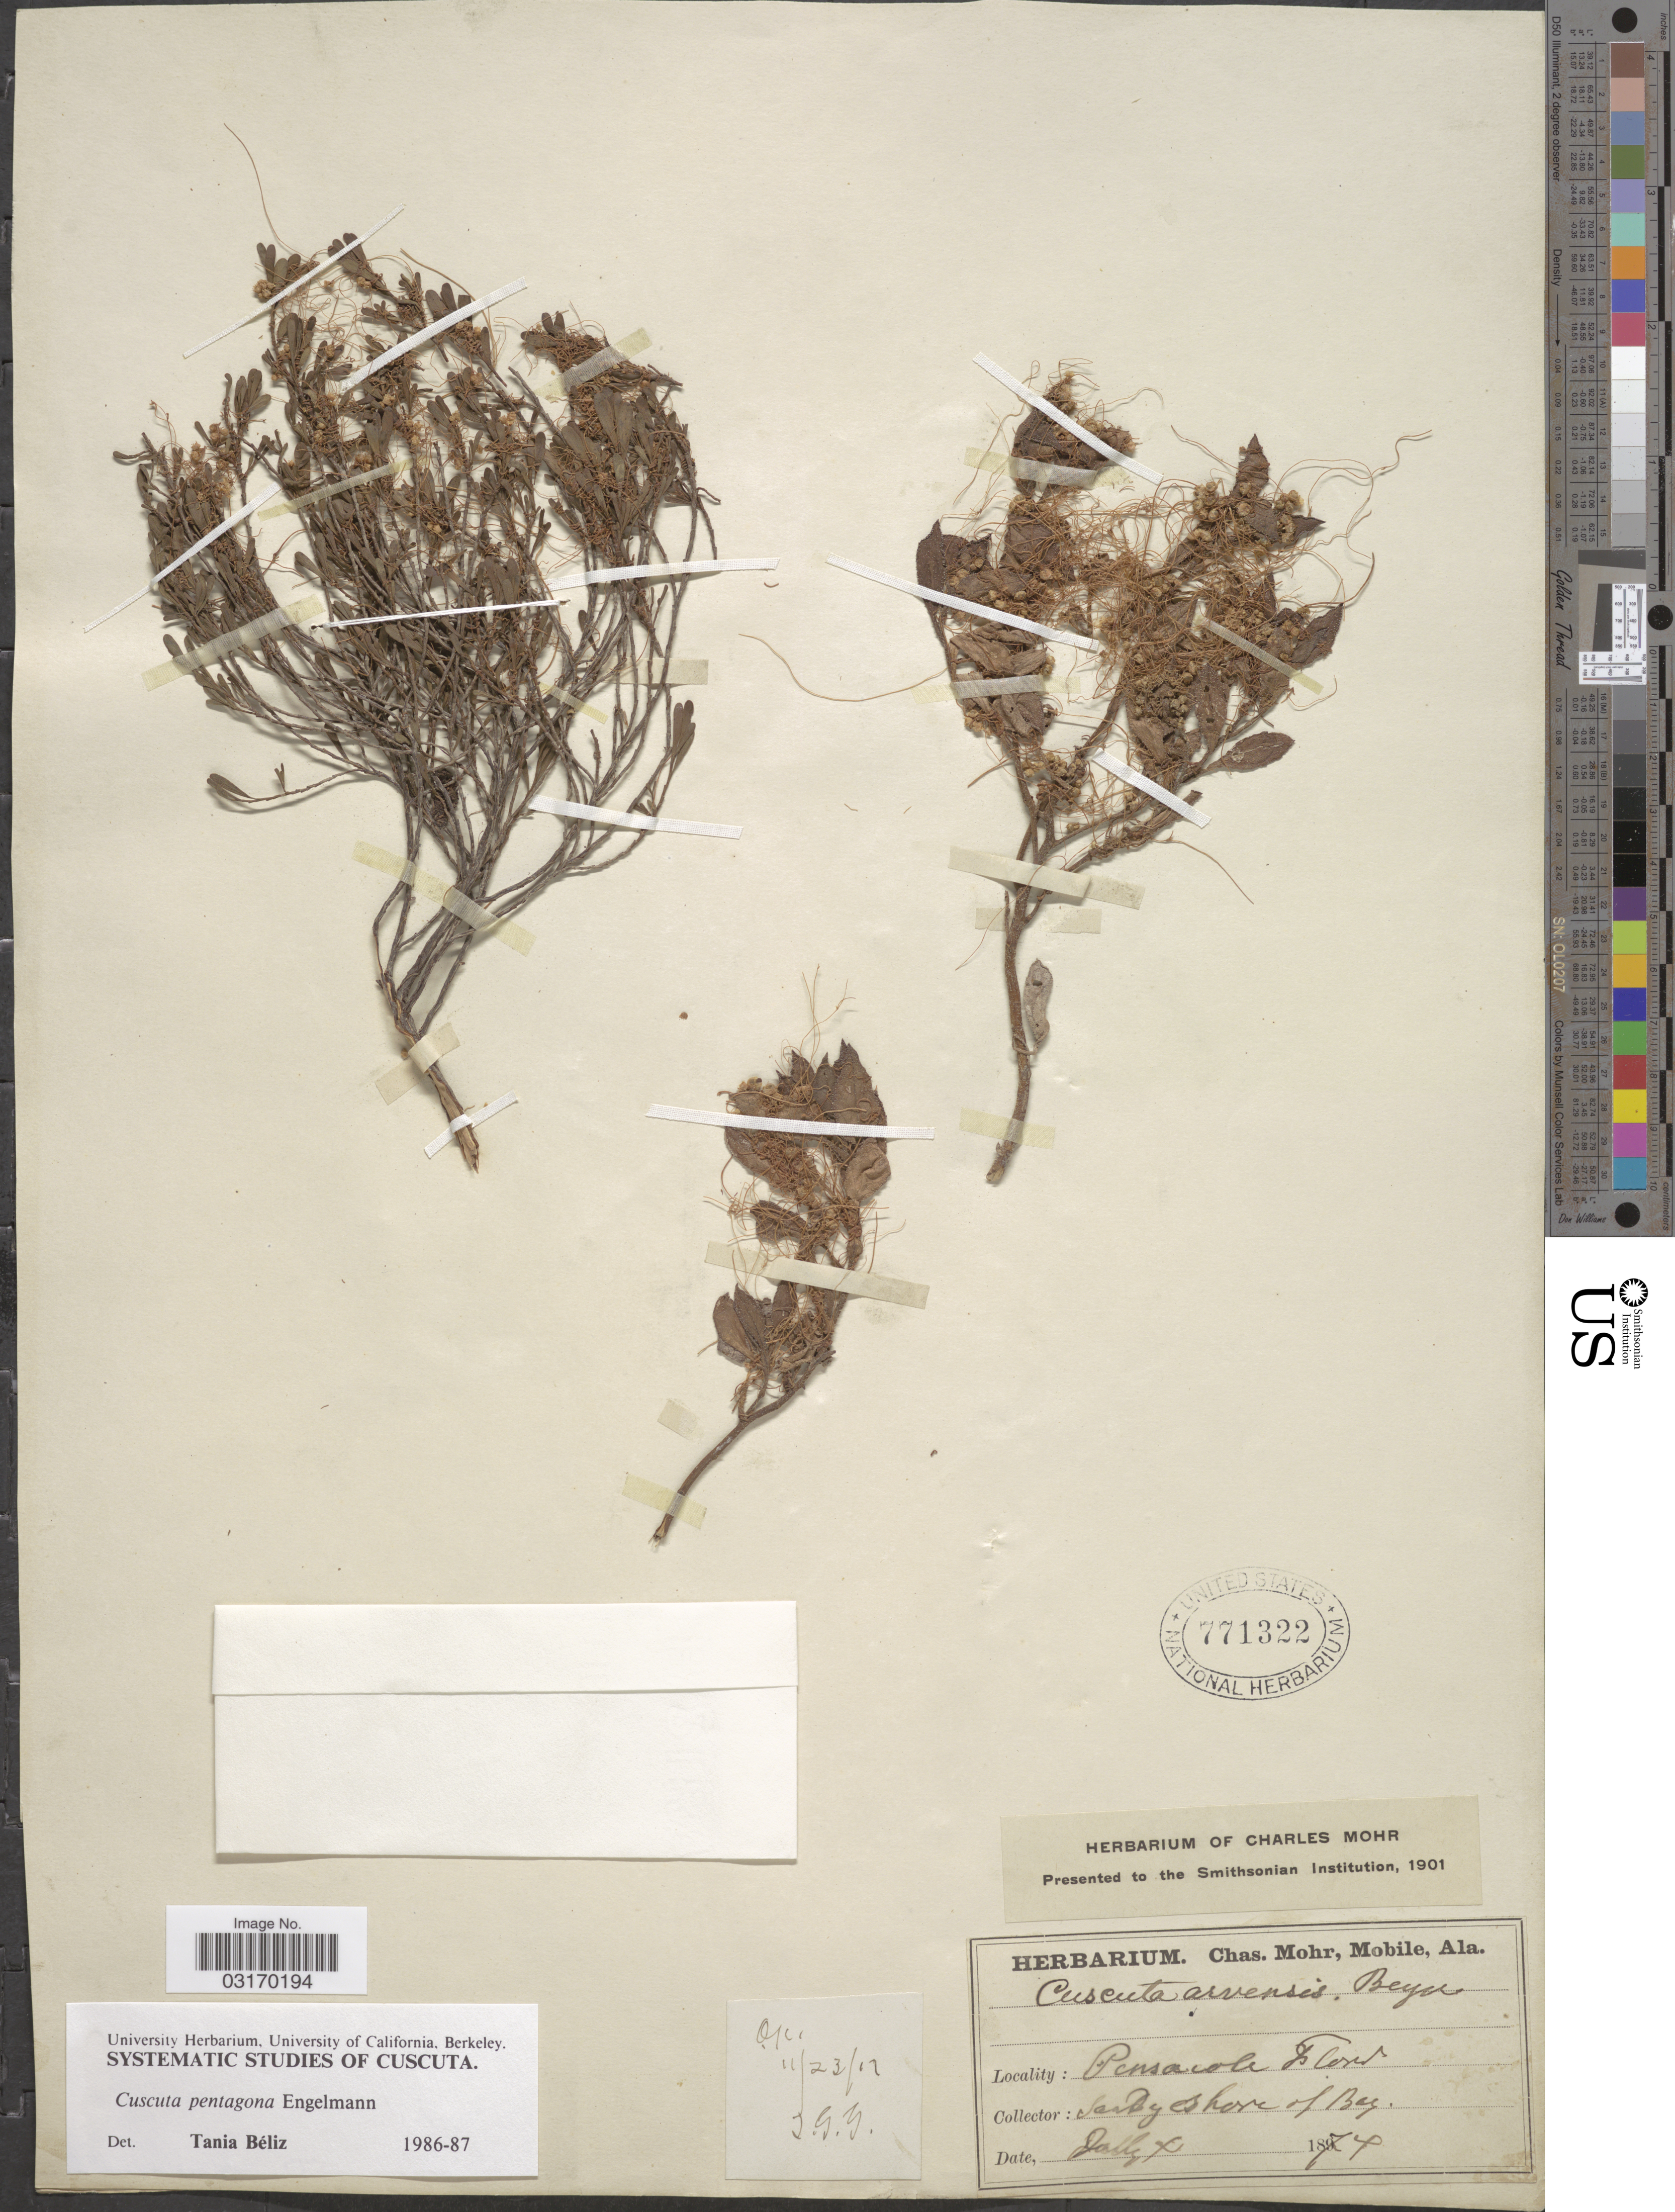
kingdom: Plantae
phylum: Tracheophyta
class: Magnoliopsida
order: Solanales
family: Convolvulaceae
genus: Cuscuta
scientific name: Cuscuta pentagona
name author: Engelm.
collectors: Mohr, C. T. (herbarium)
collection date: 1874-07-04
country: United States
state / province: Florida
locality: Pensacola. Sandy shore of Bay.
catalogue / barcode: US 771322